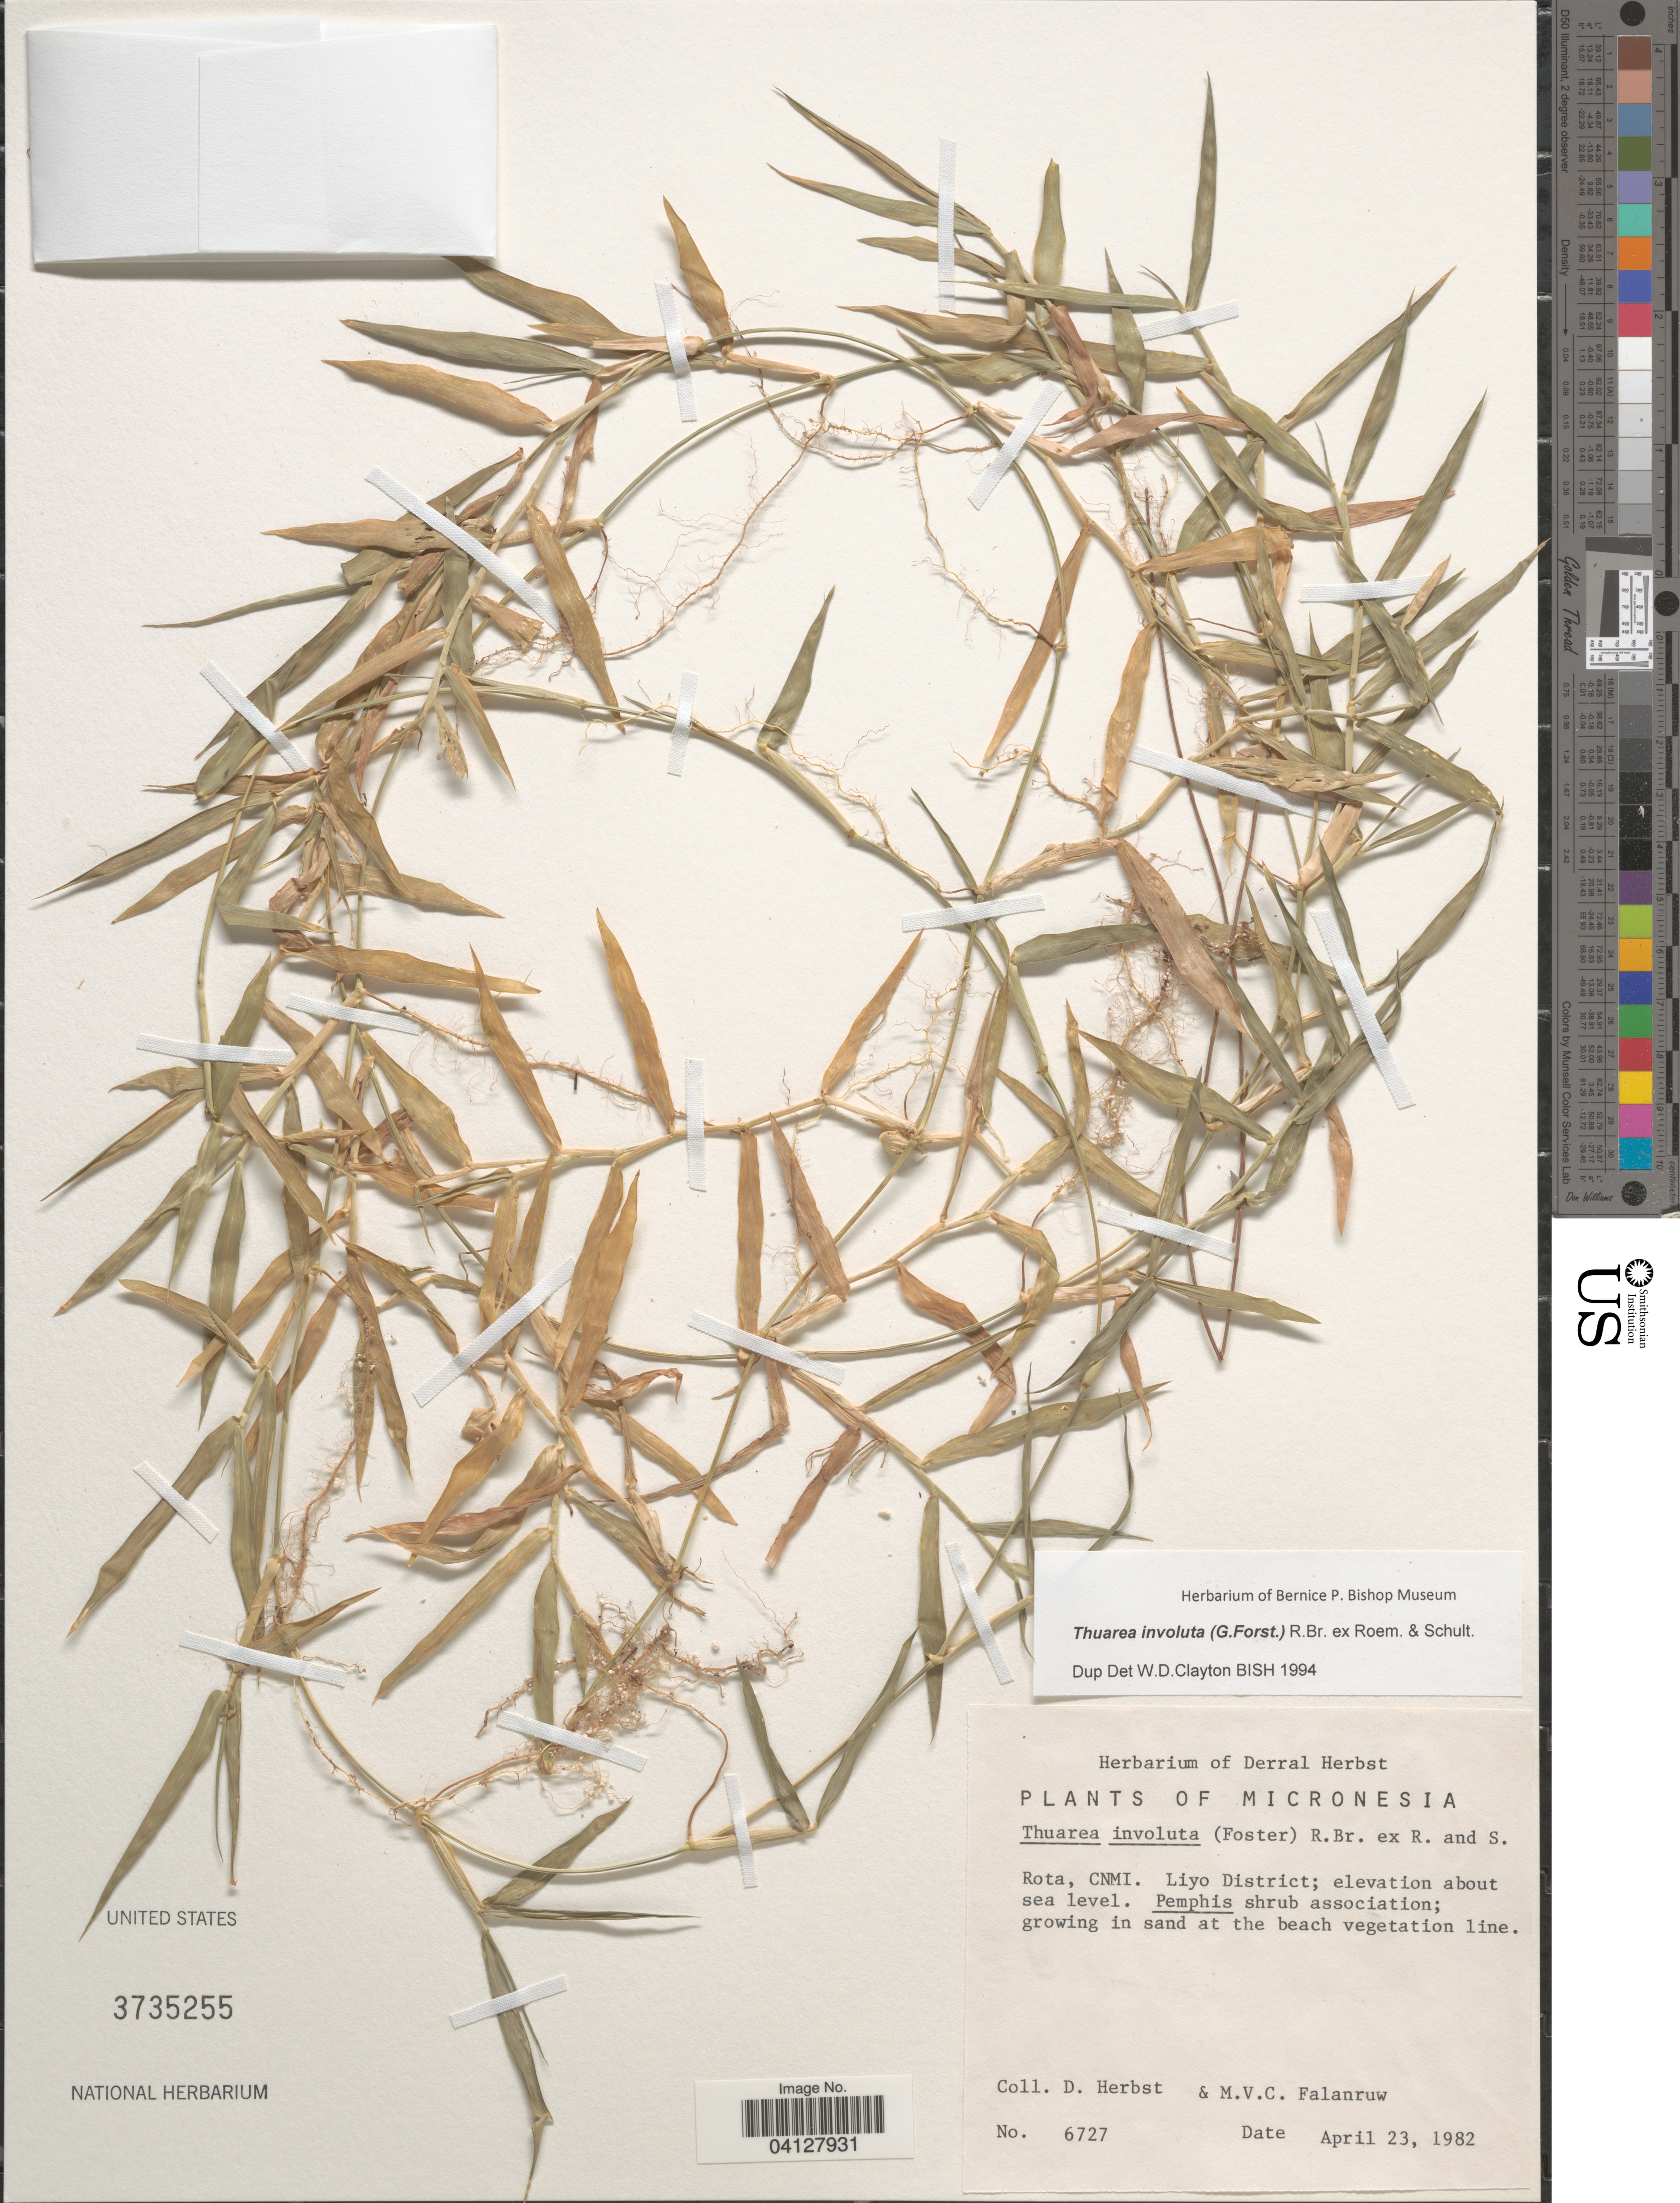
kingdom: Plantae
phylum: Tracheophyta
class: Liliopsida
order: Poales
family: Poaceae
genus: Thuarea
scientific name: Thuarea involuta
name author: (G. Forst.) R. Br. ex Sm.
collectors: D. R. Herbst & M. V. Falanruw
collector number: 6727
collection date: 1982-04-23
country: Northern Mariana Islands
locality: Rota, CNMI. Liyo District.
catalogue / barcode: US 3735255